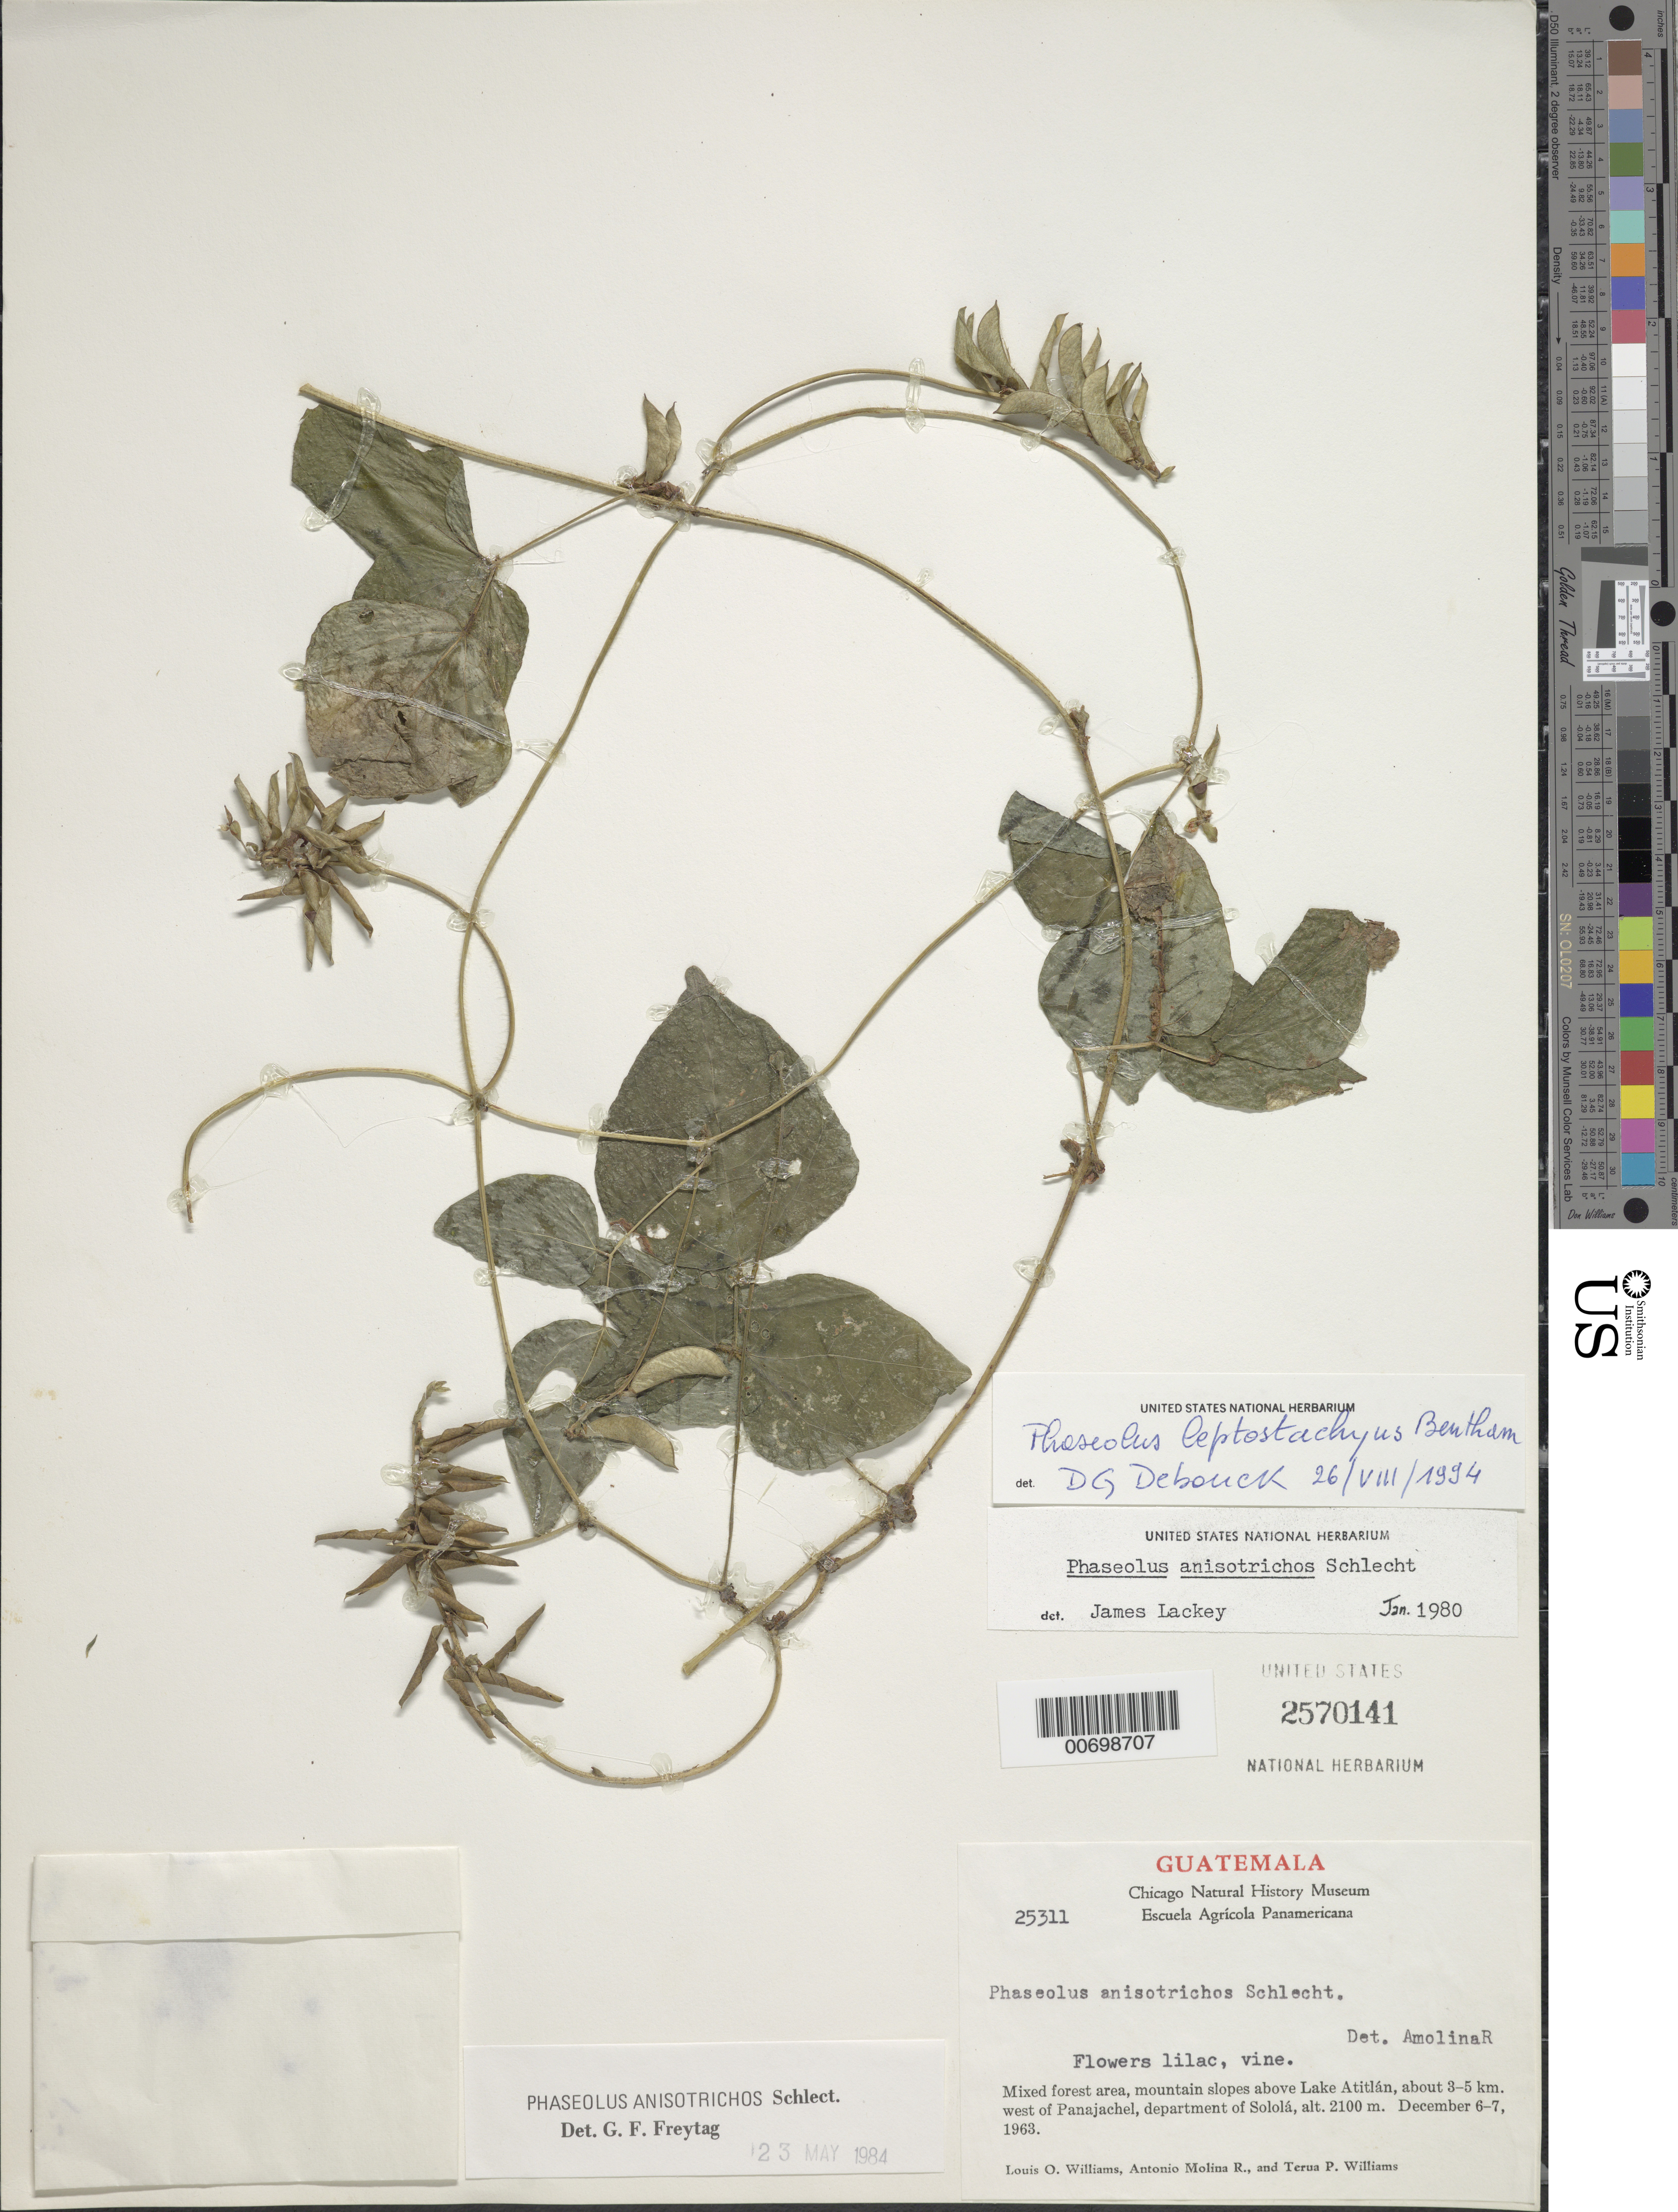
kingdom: Plantae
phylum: Tracheophyta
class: Magnoliopsida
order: Fabales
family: Fabaceae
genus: Phaseolus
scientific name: Phaseolus leptostachyus var. leptostachyus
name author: Benth.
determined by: Debouck, D. G.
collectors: L. O. Williams, A. Molina R. & T. P. Williams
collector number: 25311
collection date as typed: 12 Jun 1963 or 06 Dec 1963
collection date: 1963-06-12 or 1963-12-06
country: Guatemala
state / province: Sololá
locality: about 3-5 km west of Panajachel.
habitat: Mixed forest area, mountains above lake Atitlan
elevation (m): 2100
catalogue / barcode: US 2570141